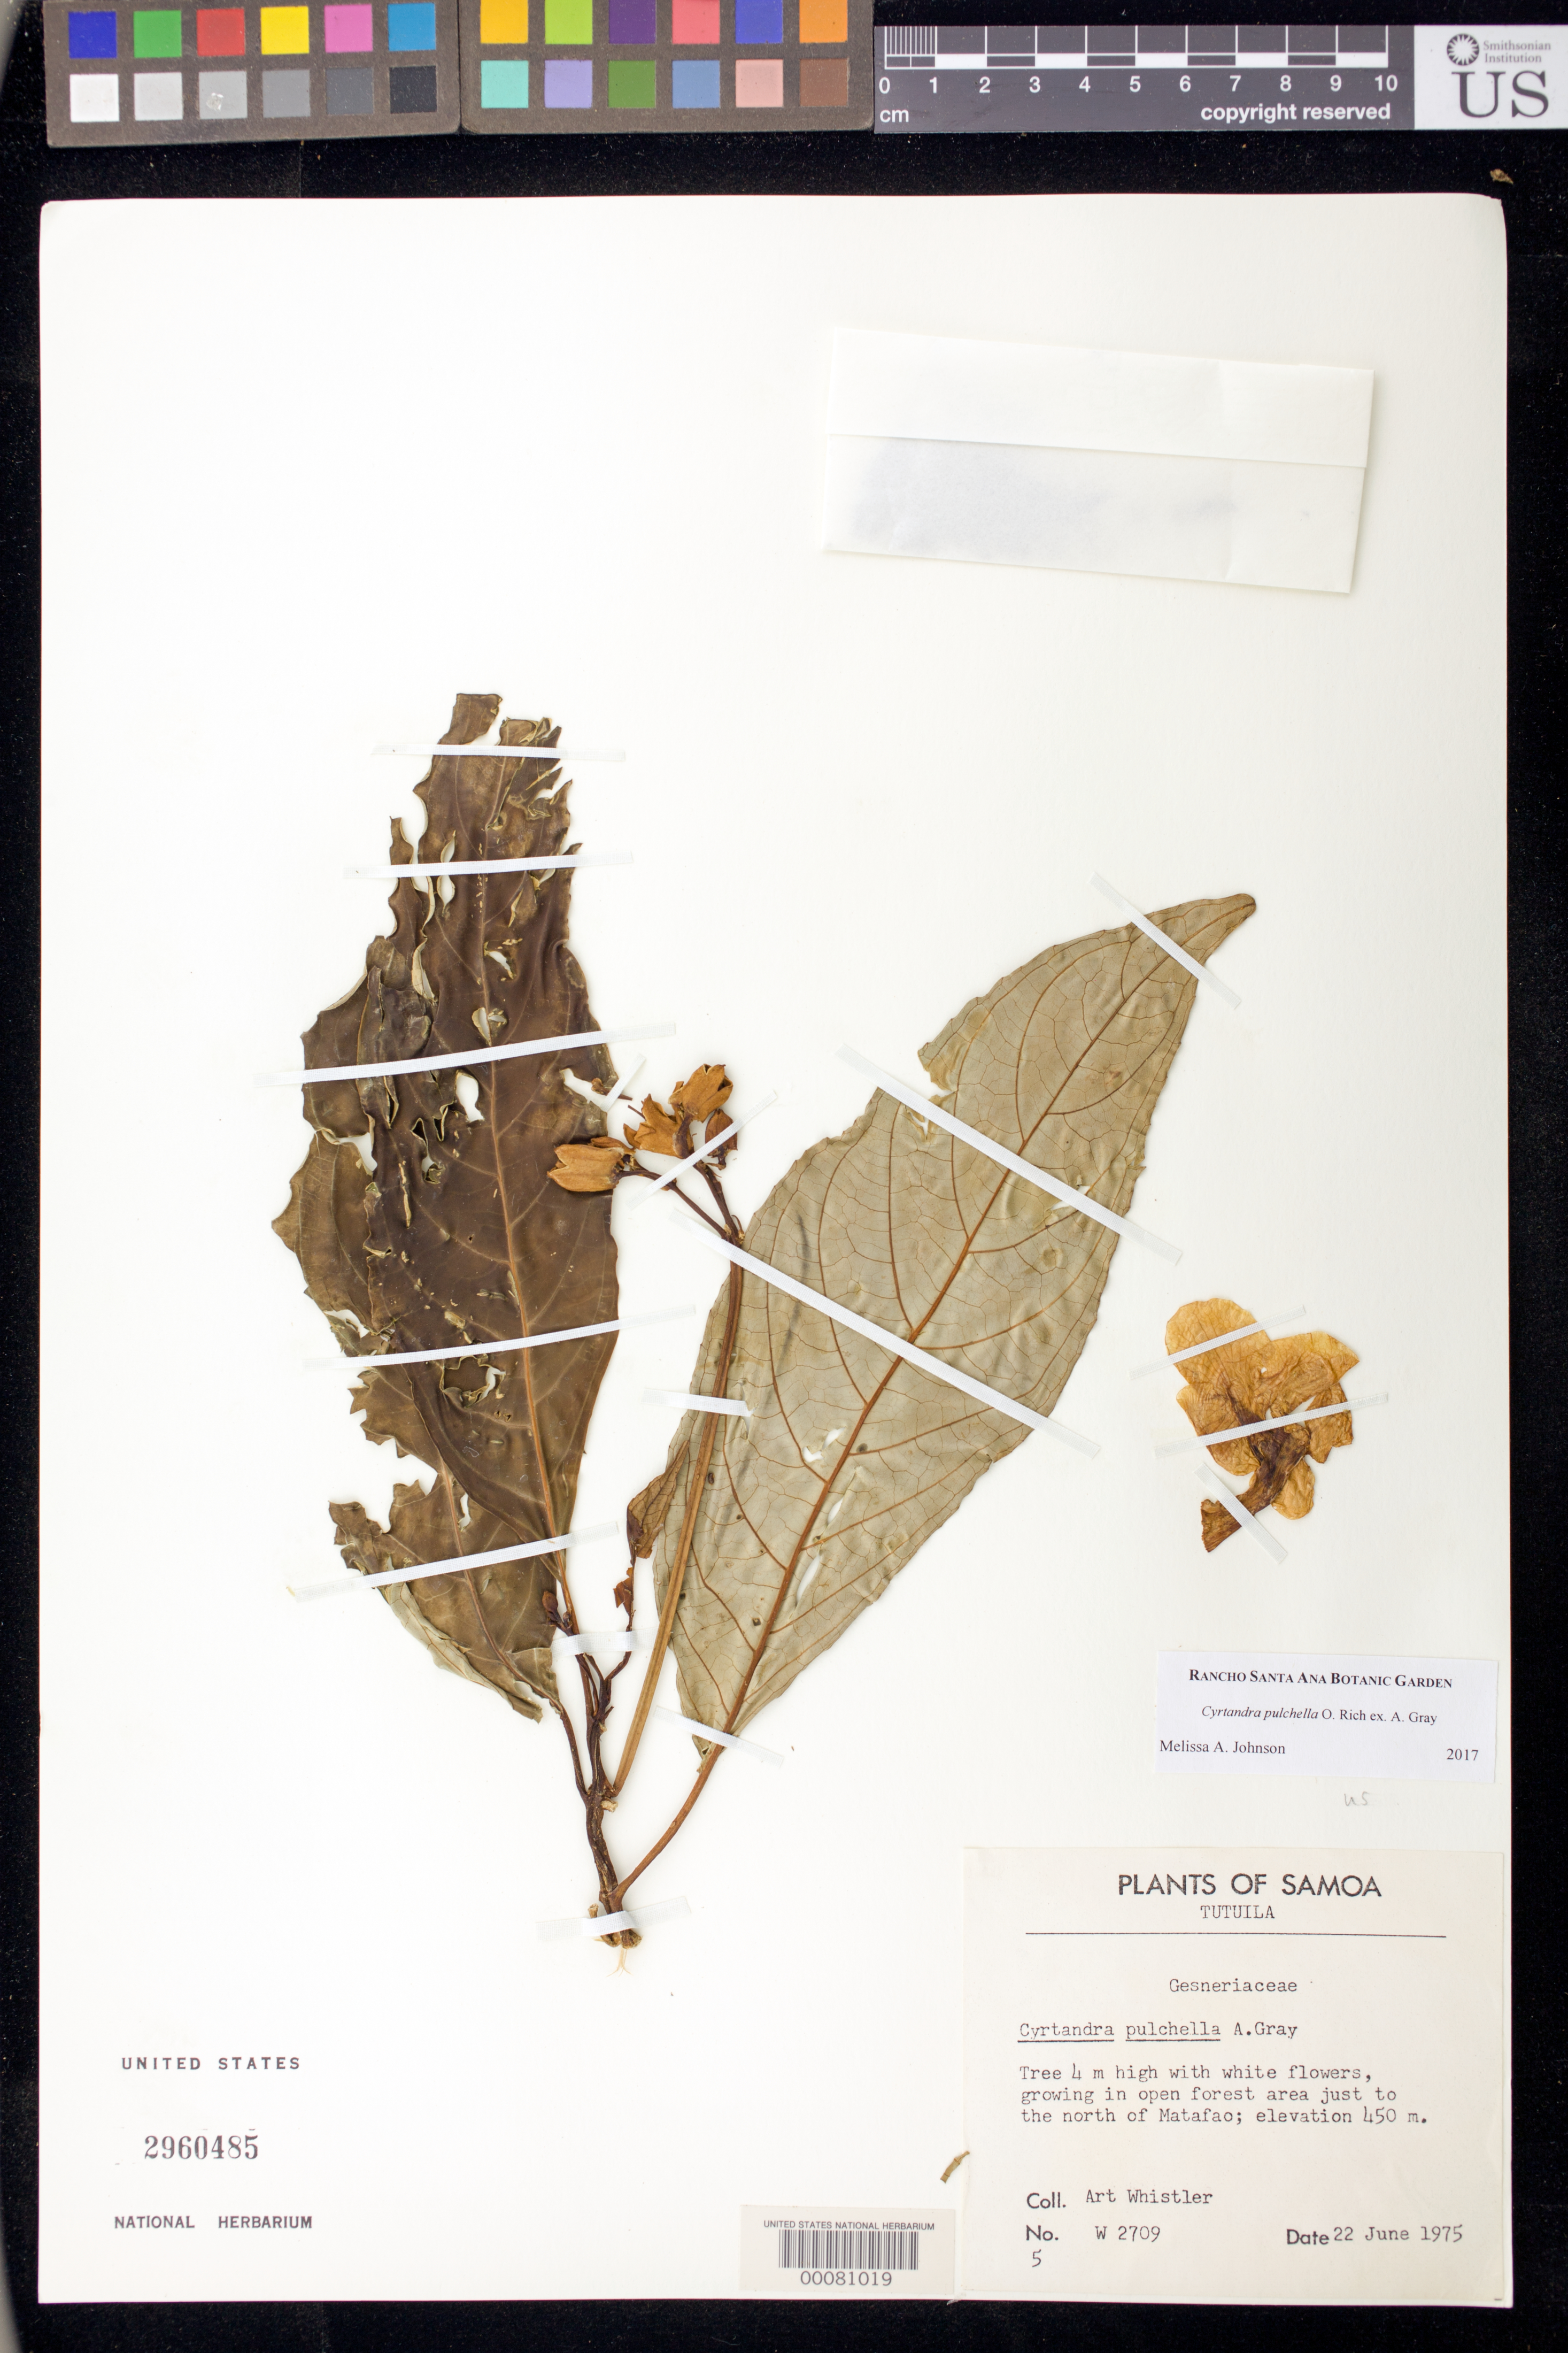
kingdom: Plantae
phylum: Tracheophyta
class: Magnoliopsida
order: Lamiales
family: Gesneriaceae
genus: Cyrtandra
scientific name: Cyrtandra pulchella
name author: W. Rich ex A. Gray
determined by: Johnson, Melissa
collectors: A. Whistler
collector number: W 2709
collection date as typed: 22 Jun 1975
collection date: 1975-06-22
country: American Samoa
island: Tutua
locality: Tutuila i., Just to the n of matafao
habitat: Growing in open forest area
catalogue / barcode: US 2960485